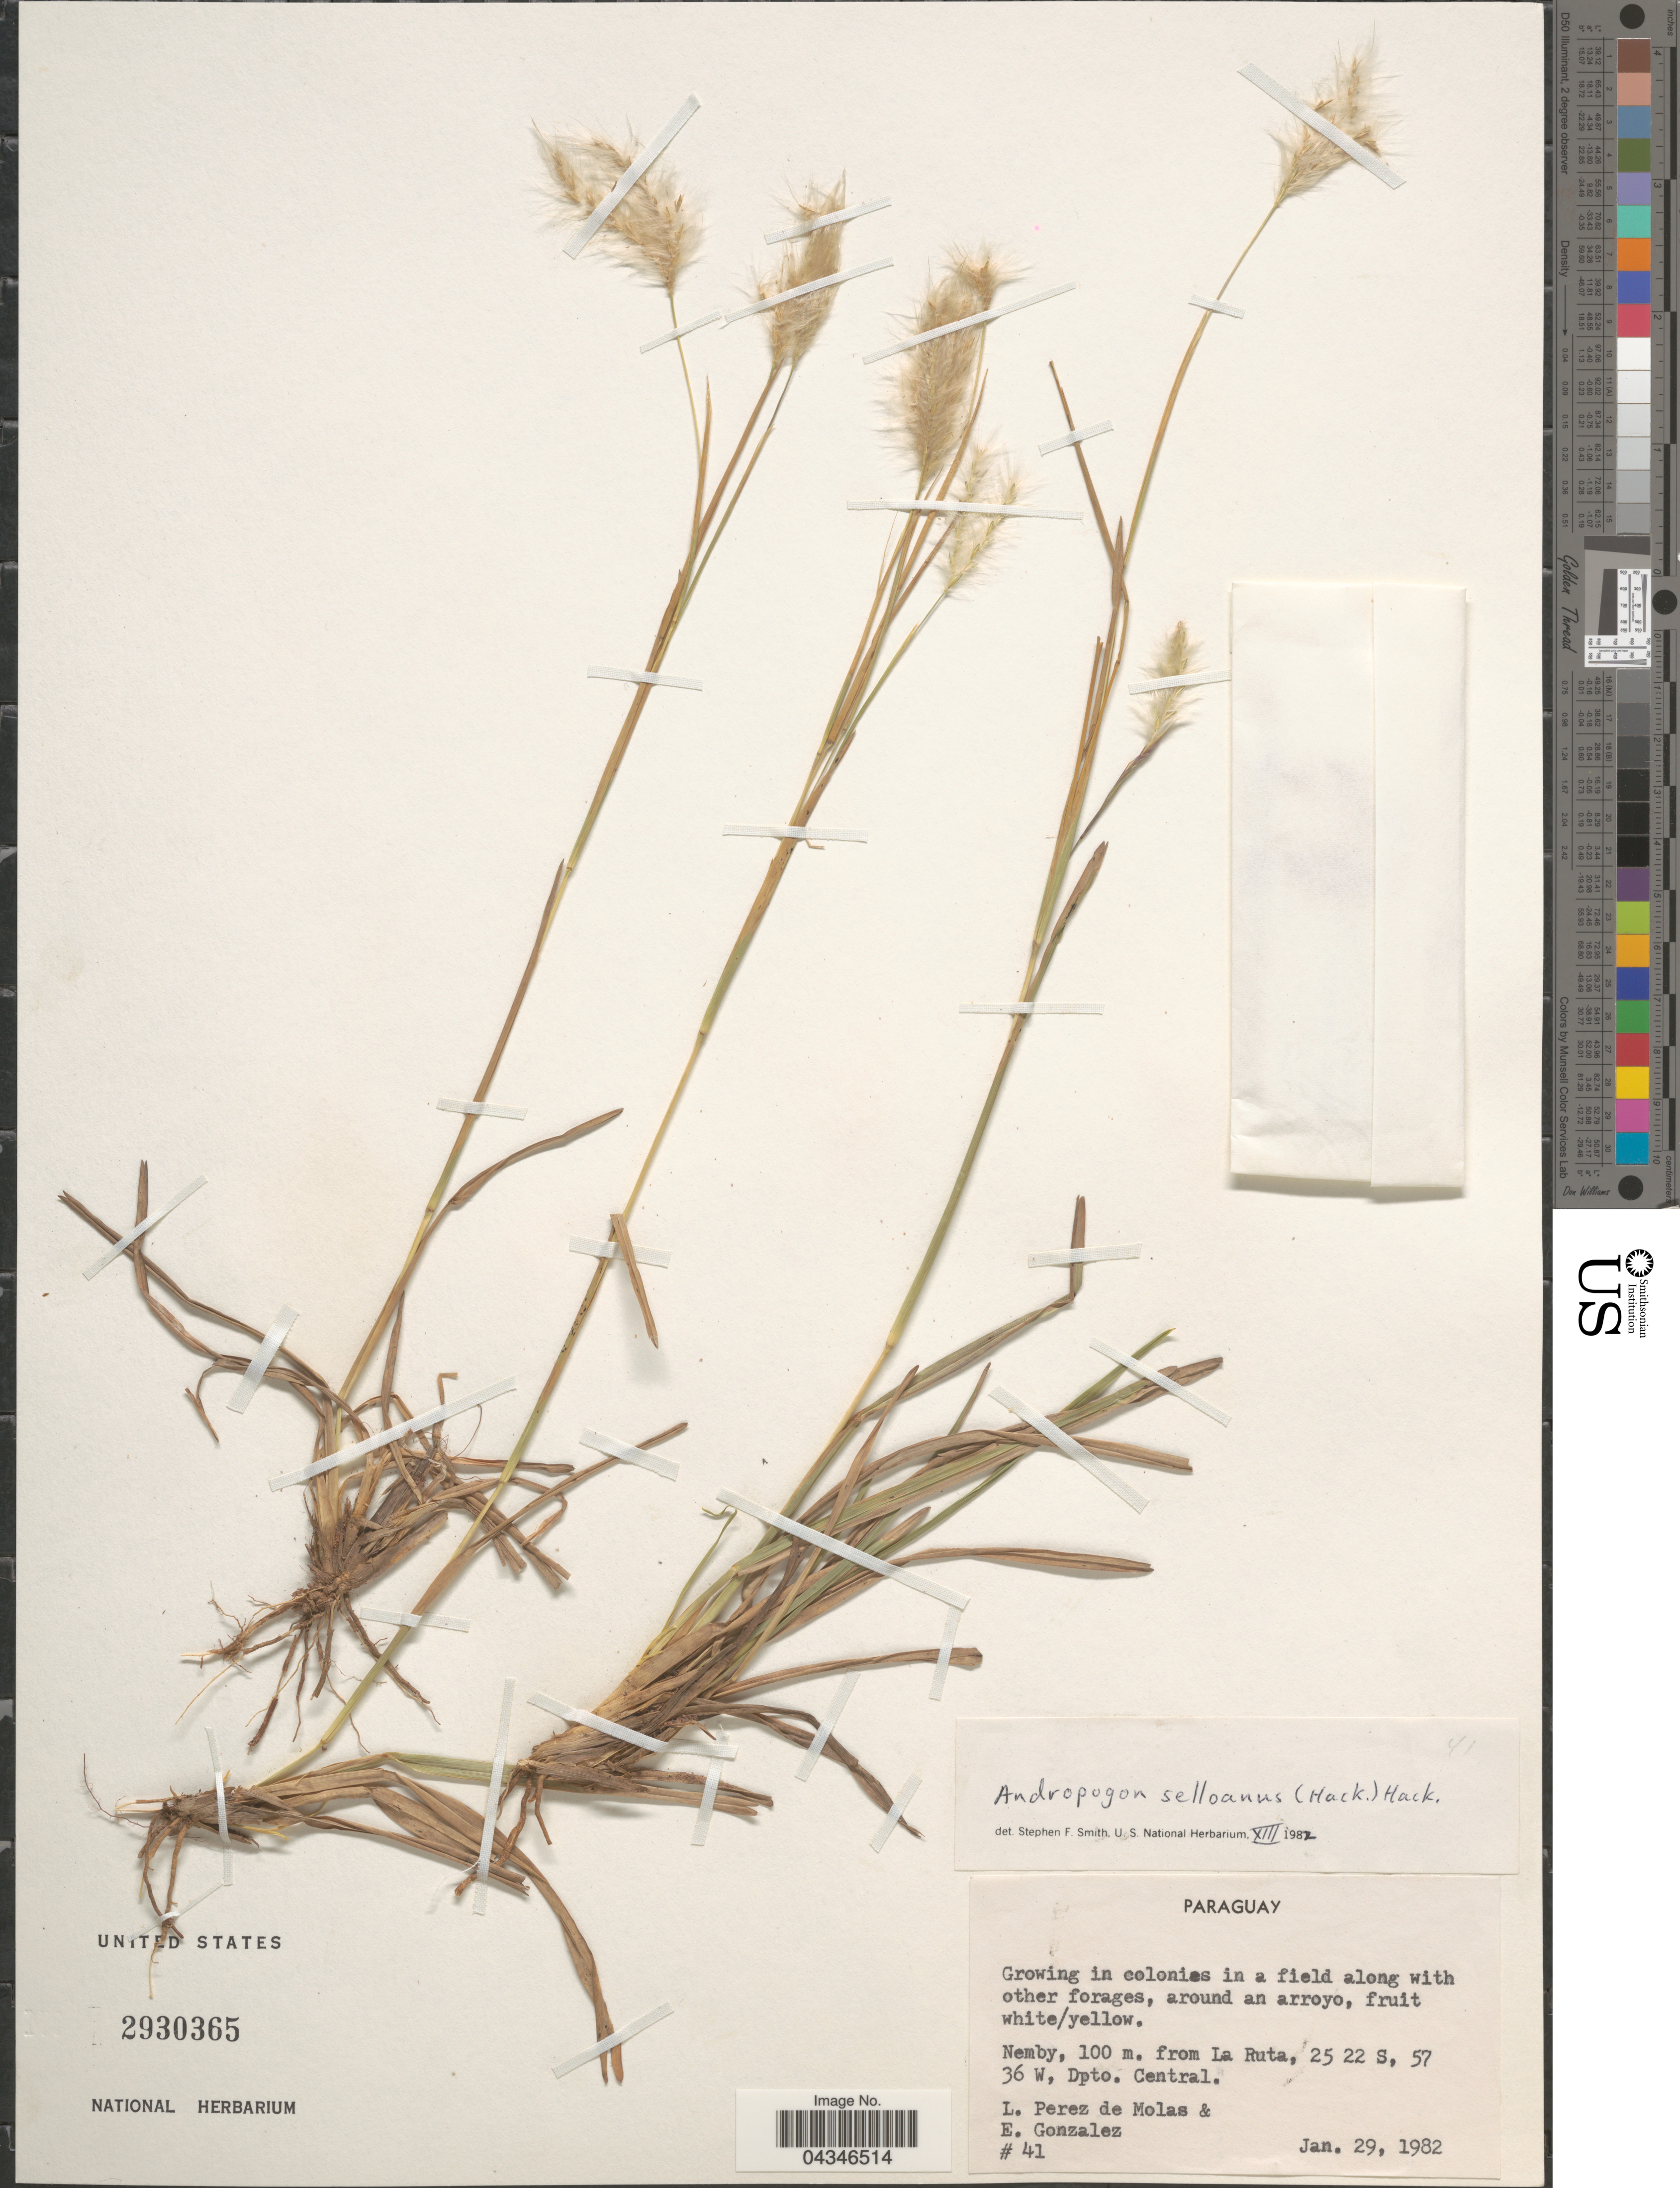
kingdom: Plantae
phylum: Tracheophyta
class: Liliopsida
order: Poales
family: Poaceae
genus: Andropogon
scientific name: Andropogon selloanus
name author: (Hack.) Hack.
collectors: L. Perez de Molas & E. Gonzalez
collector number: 41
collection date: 1982-01-29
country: Paraguay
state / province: Central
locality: Nemby, 100 m. from La Ruta, Dpto. Central.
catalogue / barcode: US 2930365